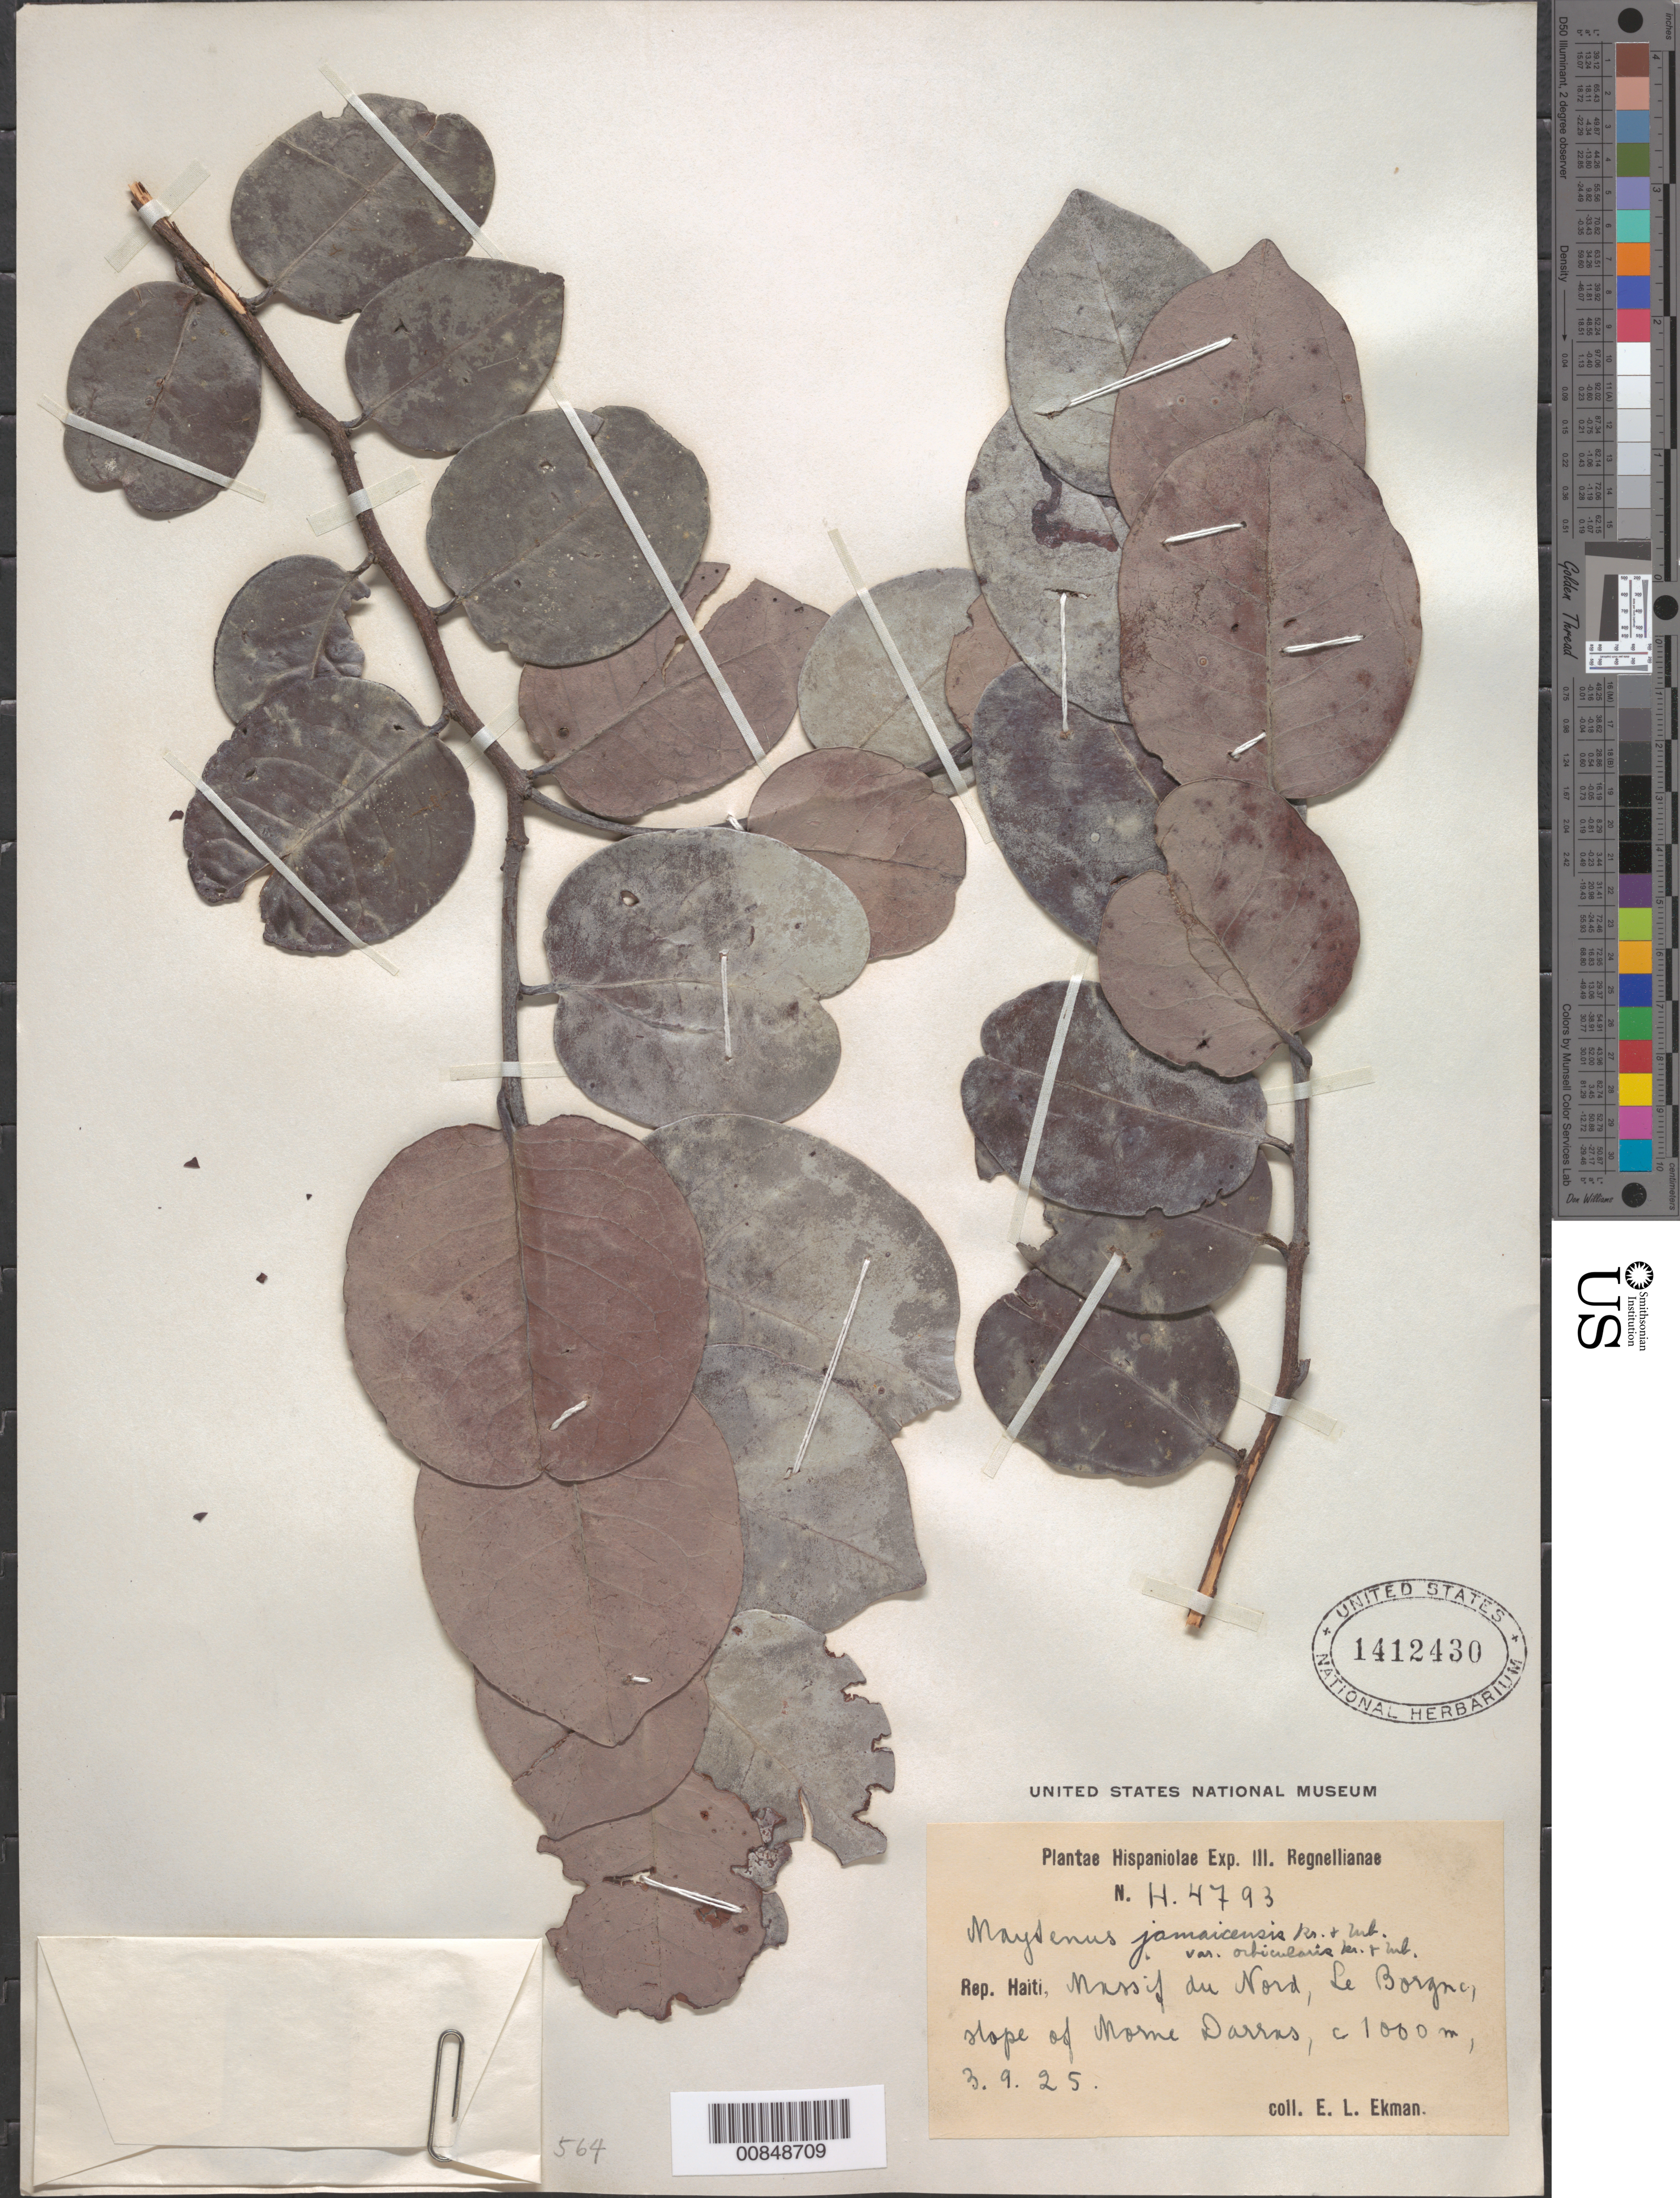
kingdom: Plantae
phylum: Tracheophyta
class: Magnoliopsida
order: Celastrales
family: Celastraceae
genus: Maytenus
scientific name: Maytenus jamaicensis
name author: Krug & Urb.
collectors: E. L. Ekman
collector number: H 4793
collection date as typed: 03 Sep 1925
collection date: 1925-09-03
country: Haiti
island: Hispaniola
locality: Massif du Nord, Le Borgne, slope of Morne Darras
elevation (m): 1000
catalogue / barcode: US 1412430